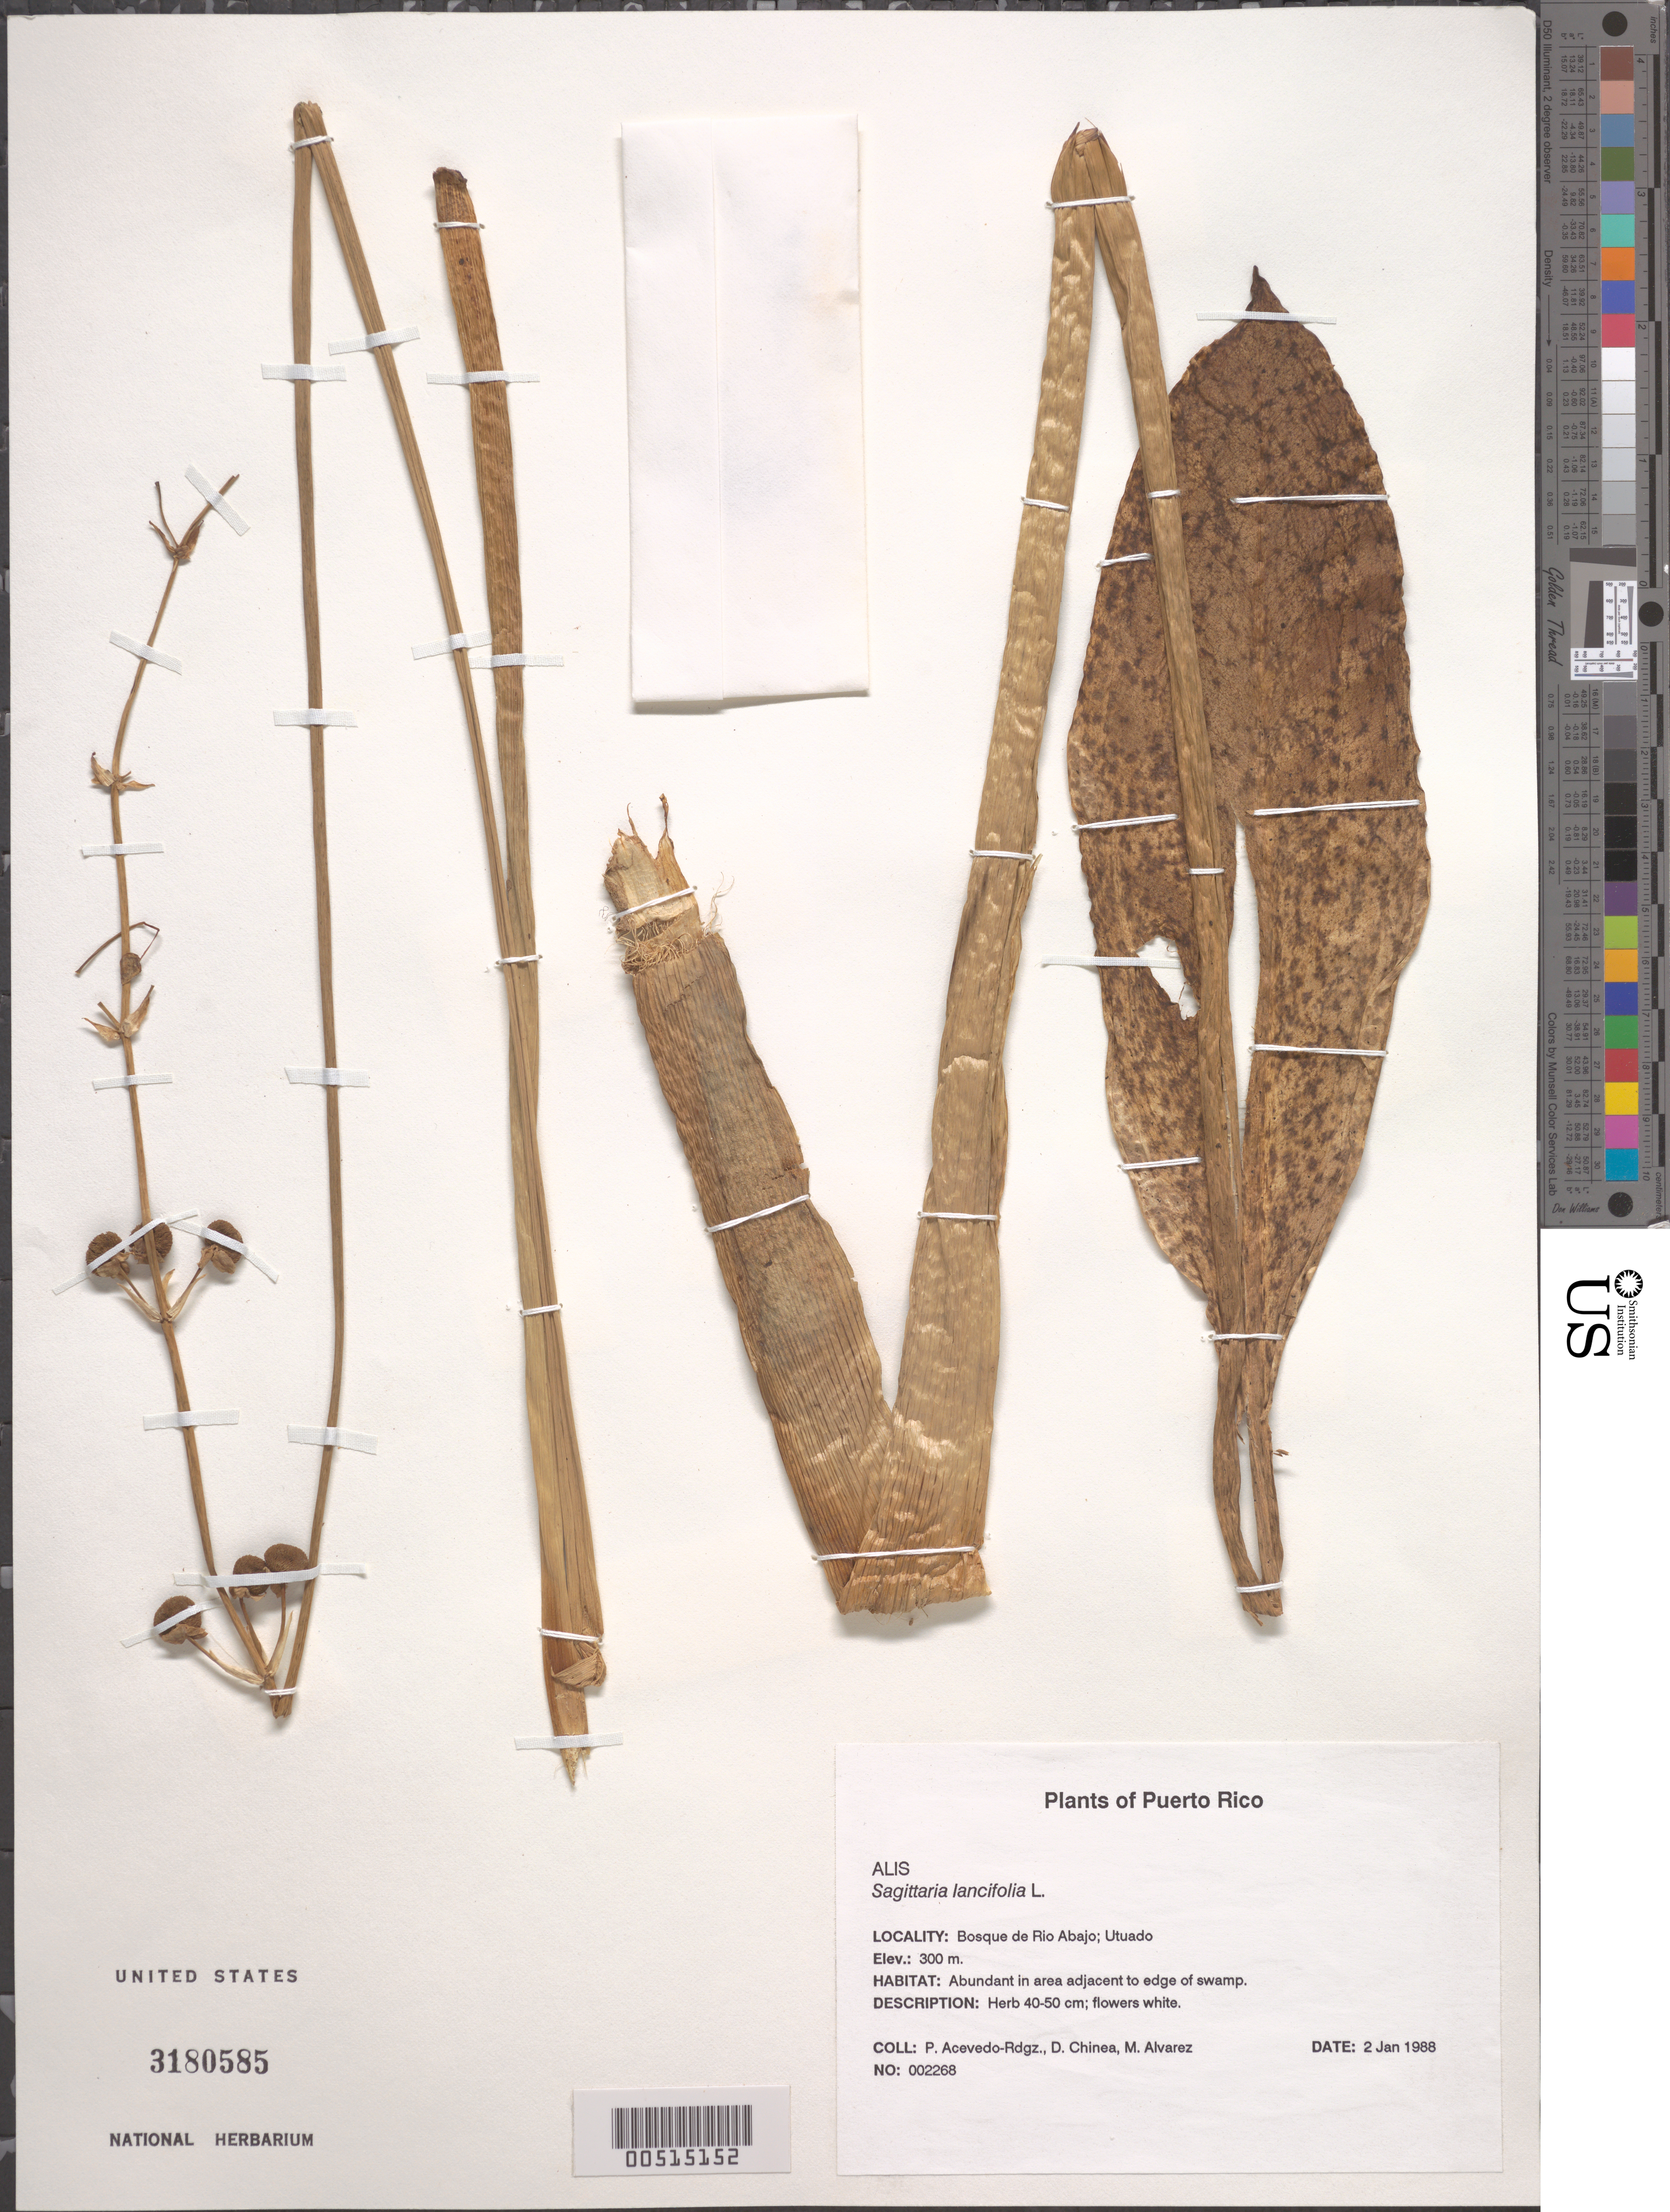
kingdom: Plantae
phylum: Tracheophyta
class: Liliopsida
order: Alismatales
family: Alismataceae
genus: Sagittaria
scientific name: Sagittaria lancifolia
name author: L.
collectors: P. Acevedo-Rodr., D. Chinea & J. Alvarez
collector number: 2268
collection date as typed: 02 Jan 1988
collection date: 1988-01-02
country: Puerto Rico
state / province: Arecibo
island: Puerto Rico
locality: Arecibo; Bosque de Río Abajo, Los Puercos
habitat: Abundante a lo largo del pantano, especialmente en area adjacente al borde.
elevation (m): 300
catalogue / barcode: US 3180585